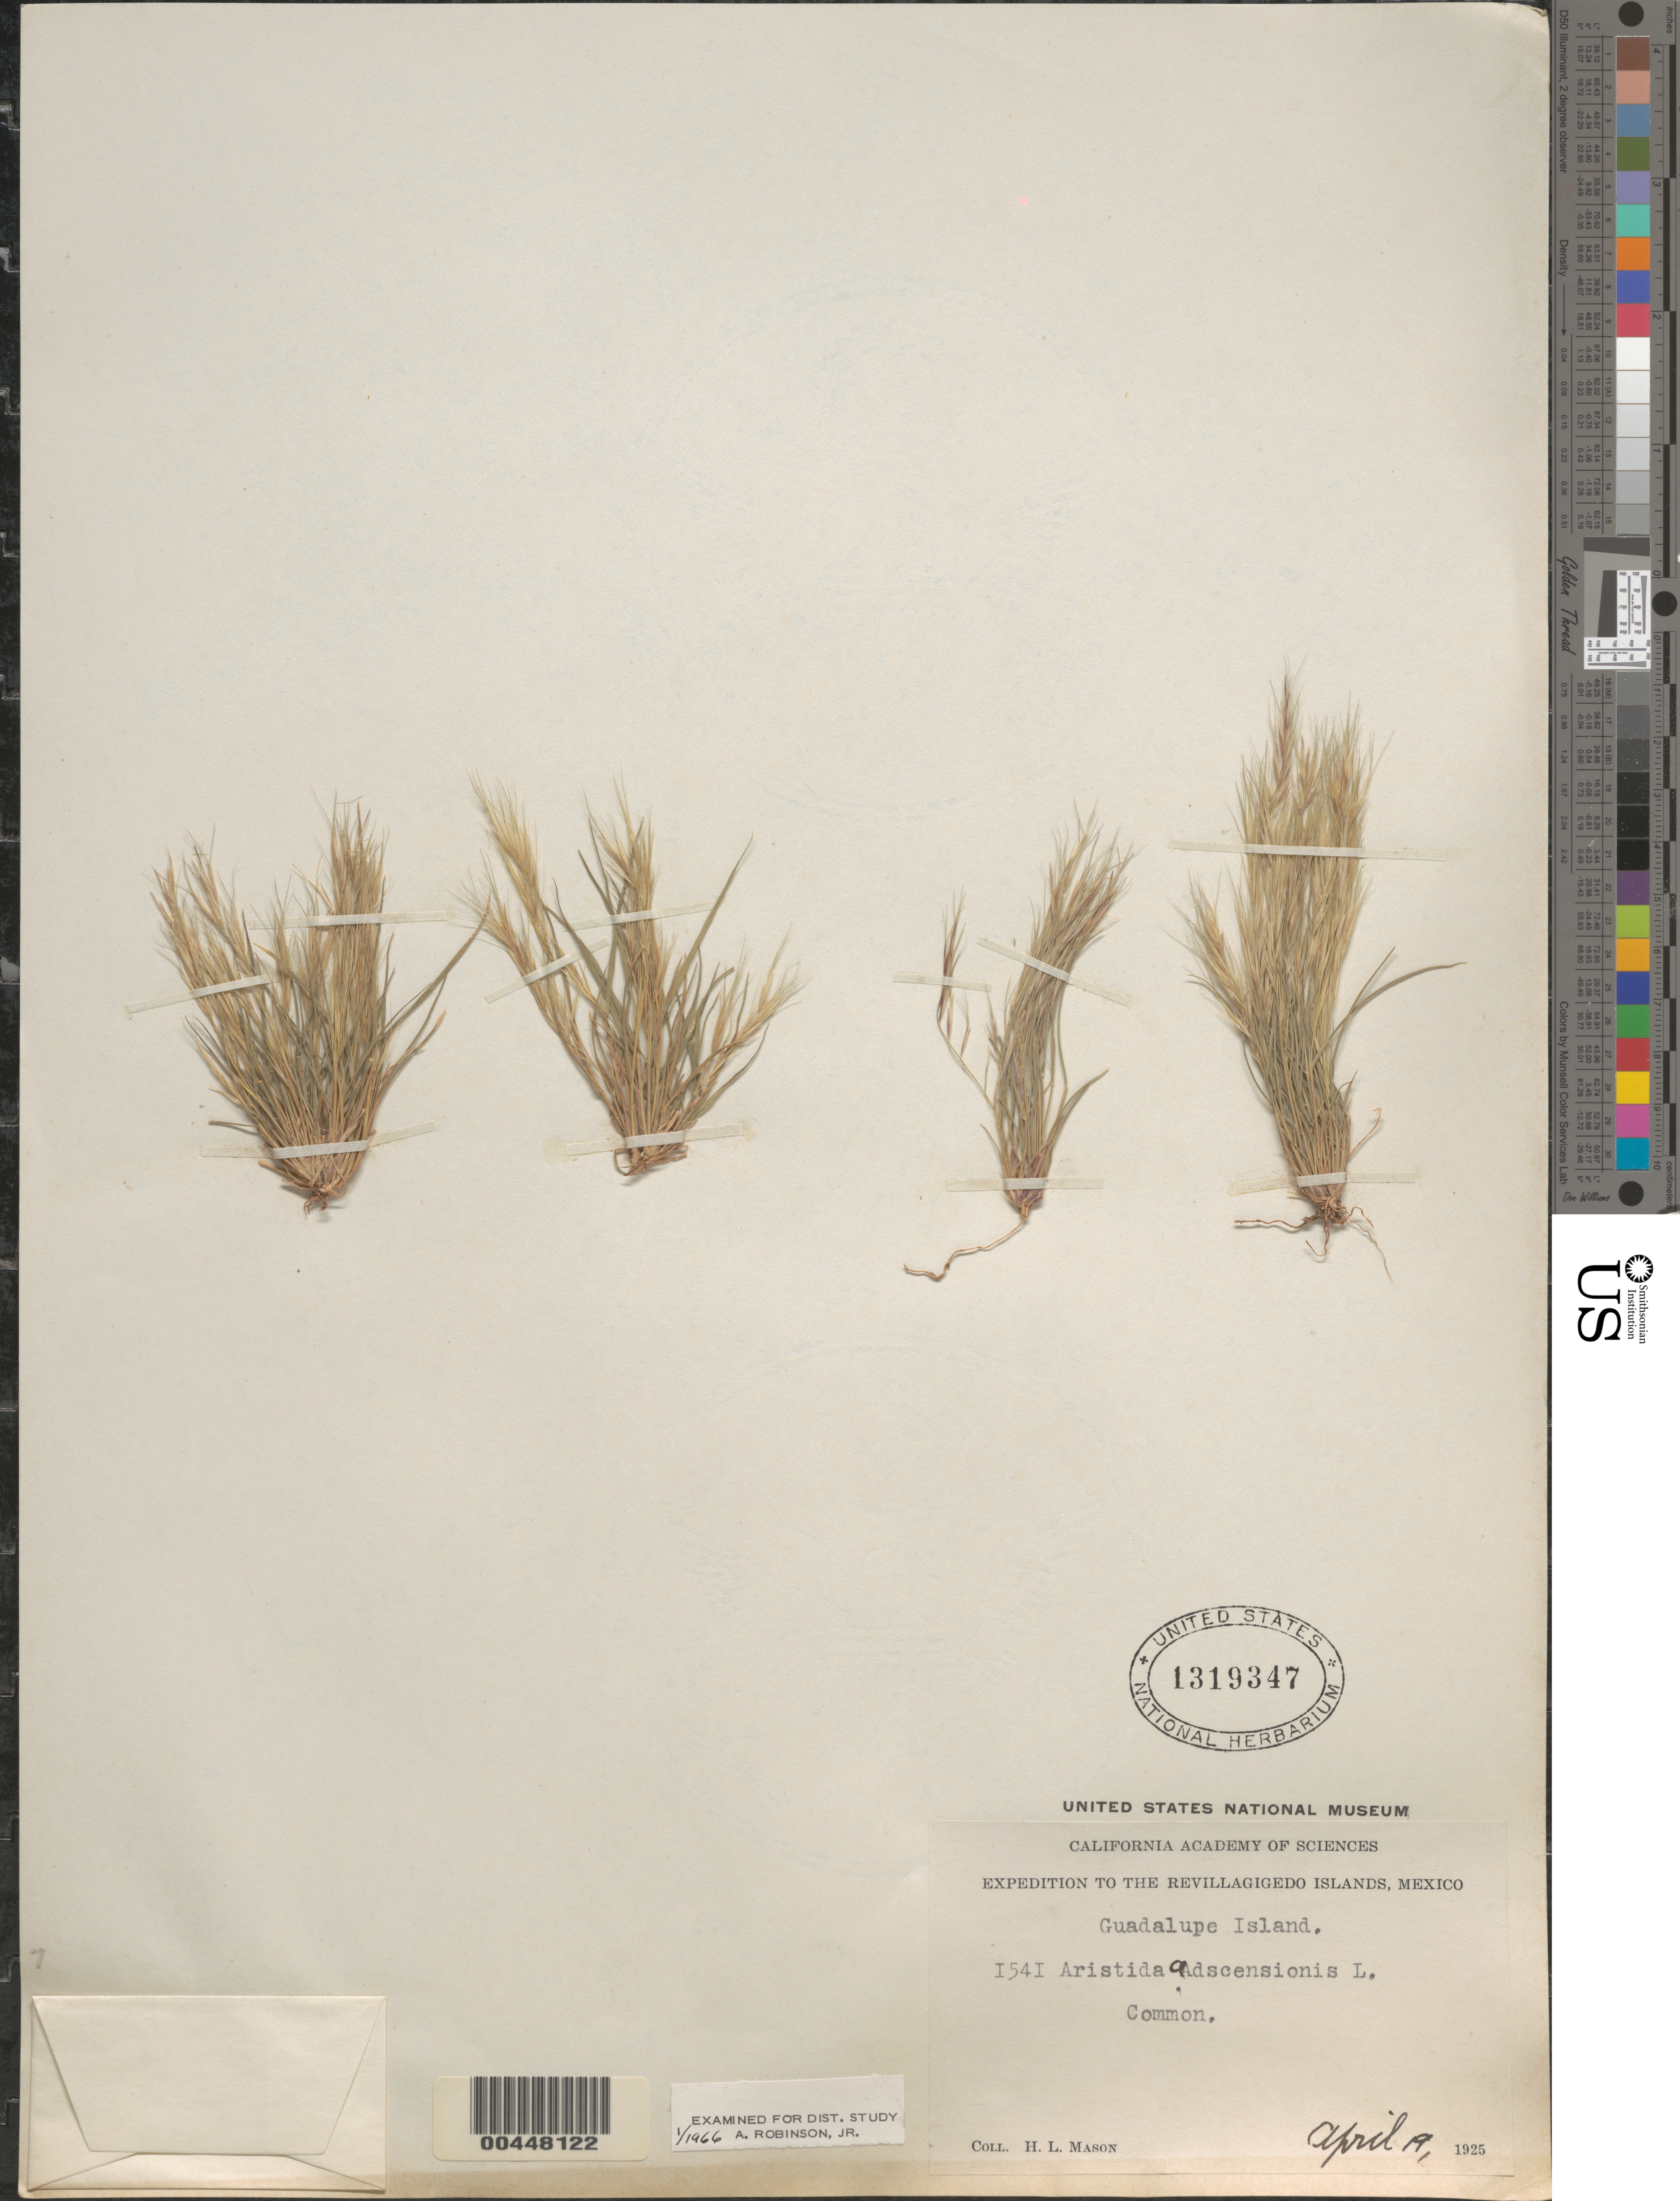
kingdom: Plantae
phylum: Tracheophyta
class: Liliopsida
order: Poales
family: Poaceae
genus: Aristida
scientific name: Aristida adscensionis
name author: L.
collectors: H. L. Mason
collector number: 1541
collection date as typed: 19 Apr 1925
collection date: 1925-04-19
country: Mexico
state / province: Colima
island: Guadalupe Island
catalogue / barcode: US 1319347